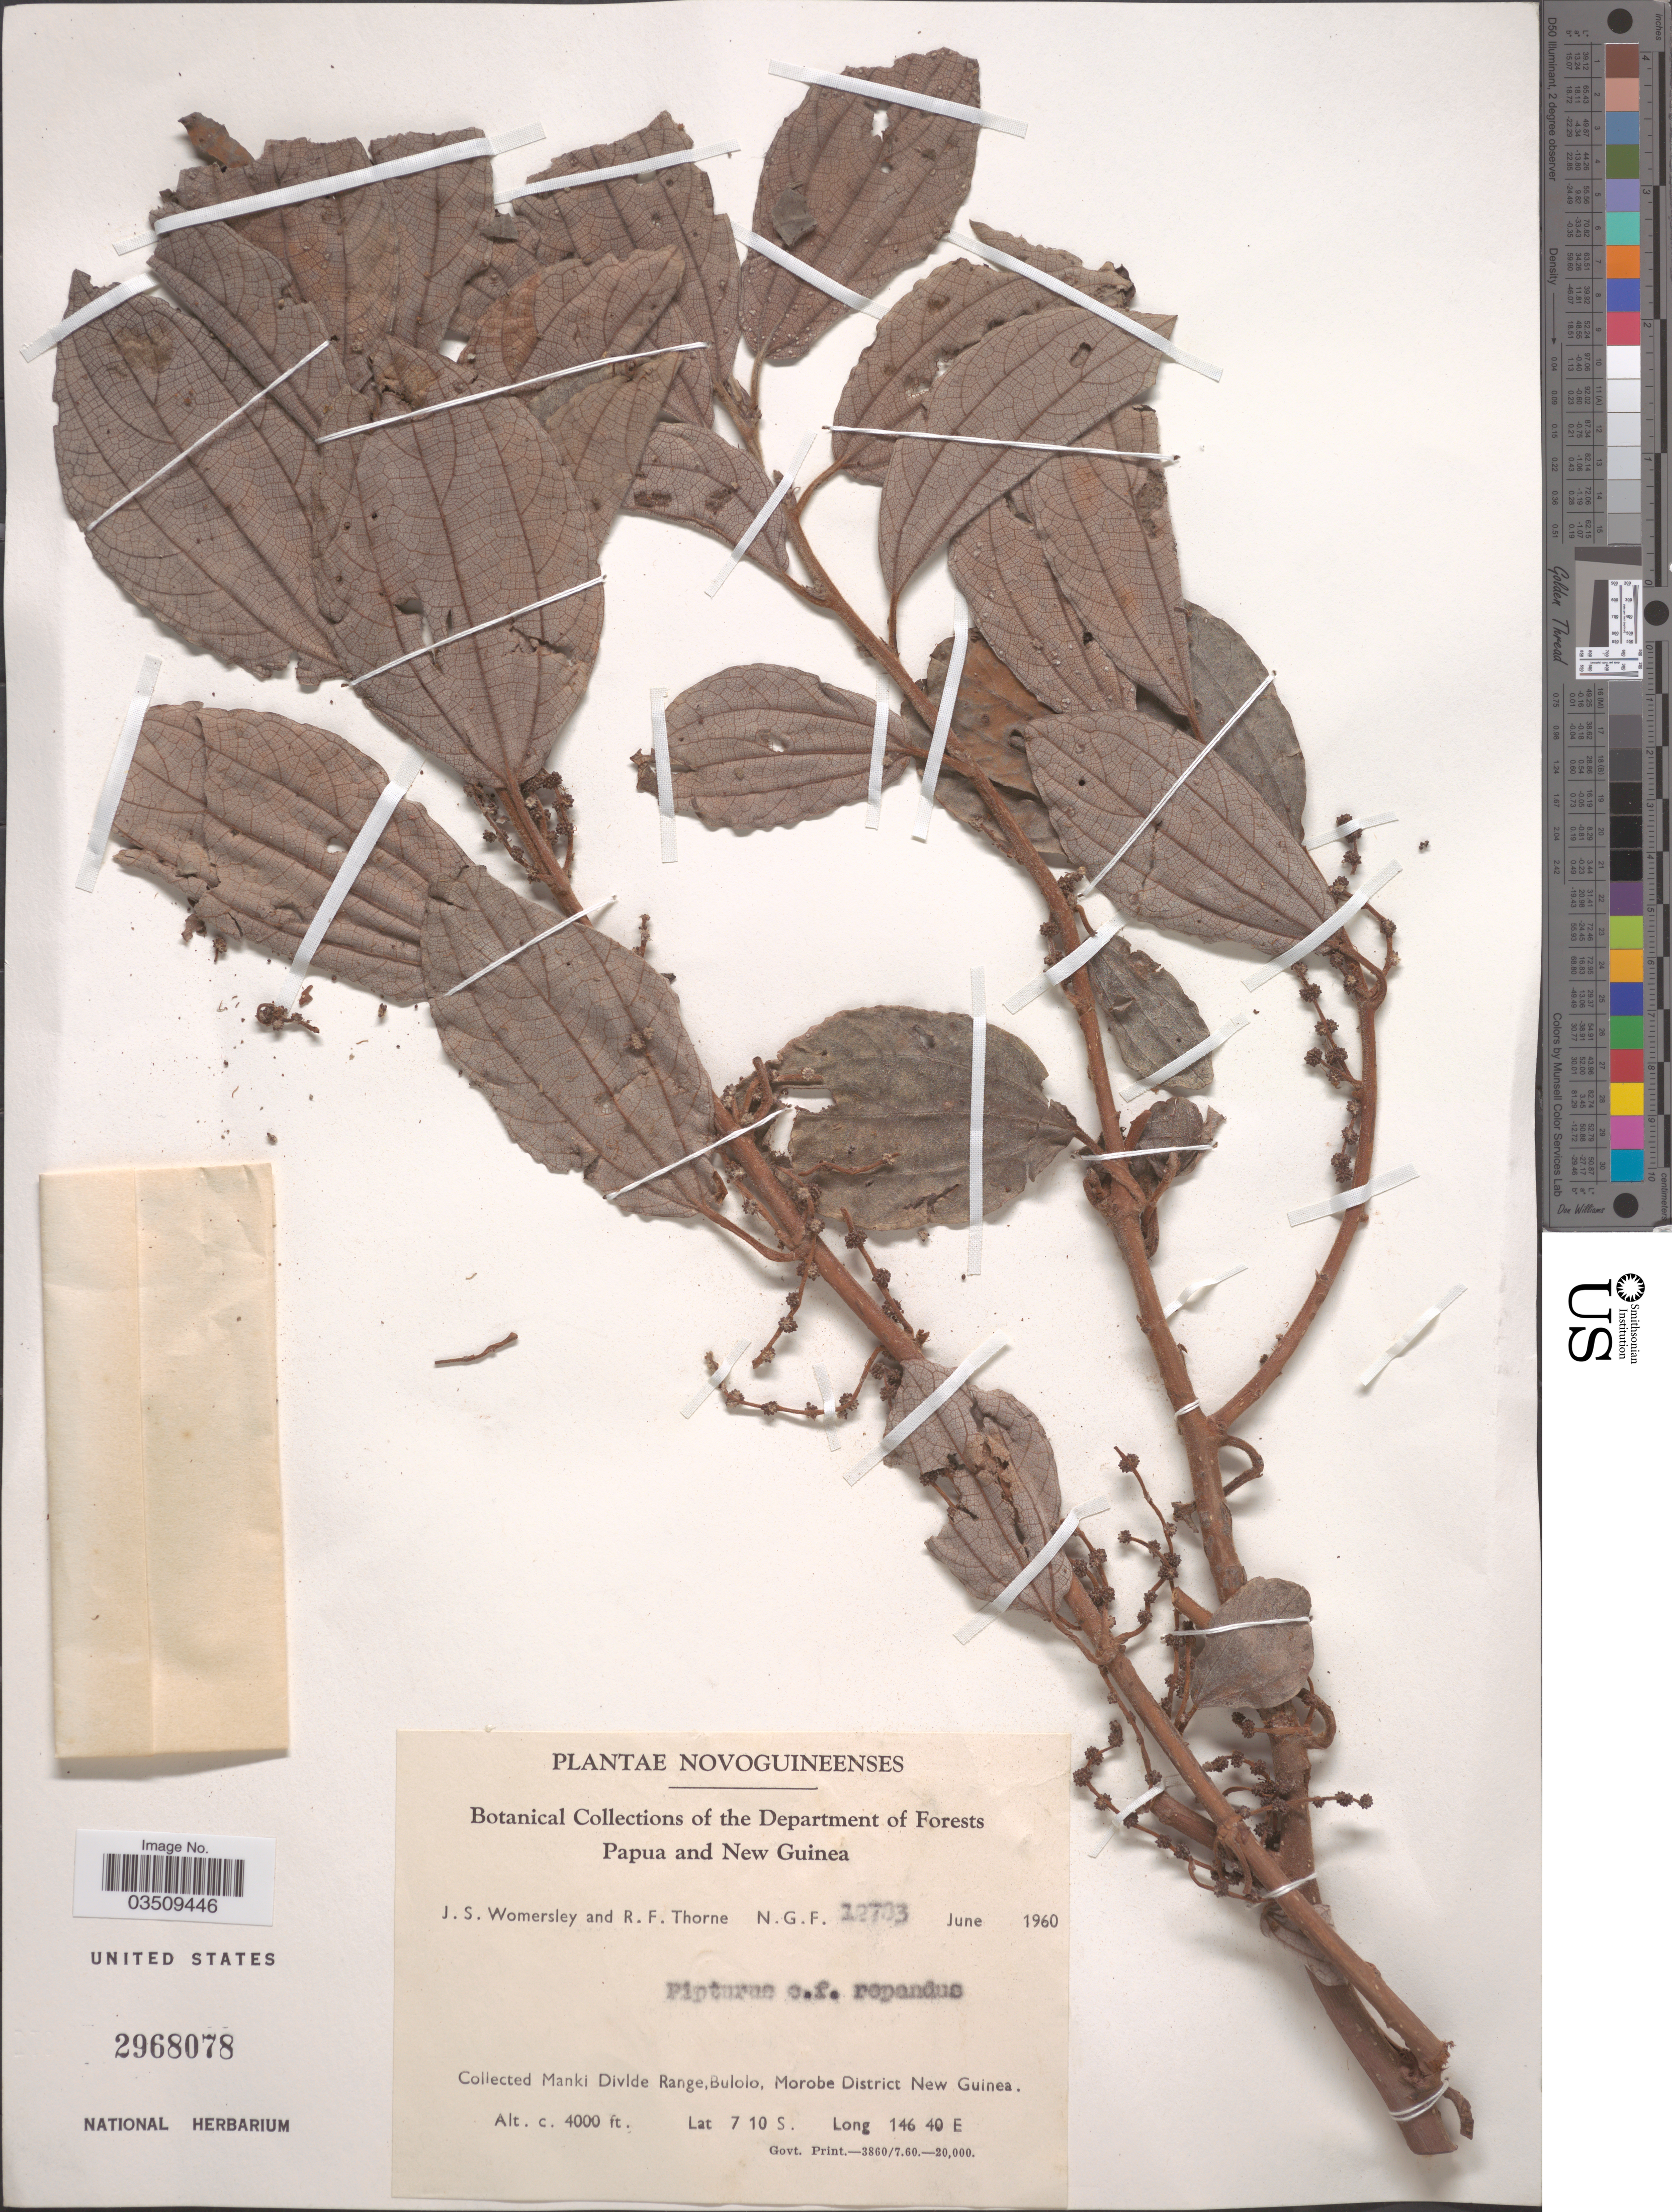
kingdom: Plantae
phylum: Tracheophyta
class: Magnoliopsida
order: Rosales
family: Urticaceae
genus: Nothocnide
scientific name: Nothocnide repanda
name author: (Blume) Blume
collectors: J. S. Womersley & R. Thorne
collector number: N.G.F.12703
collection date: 1960-06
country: Papua New Guinea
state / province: Morobe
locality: Novoguineenses. Manki Divide Range, Bulolo, Morobe District New Guinea.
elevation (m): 1219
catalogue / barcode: US 2968078